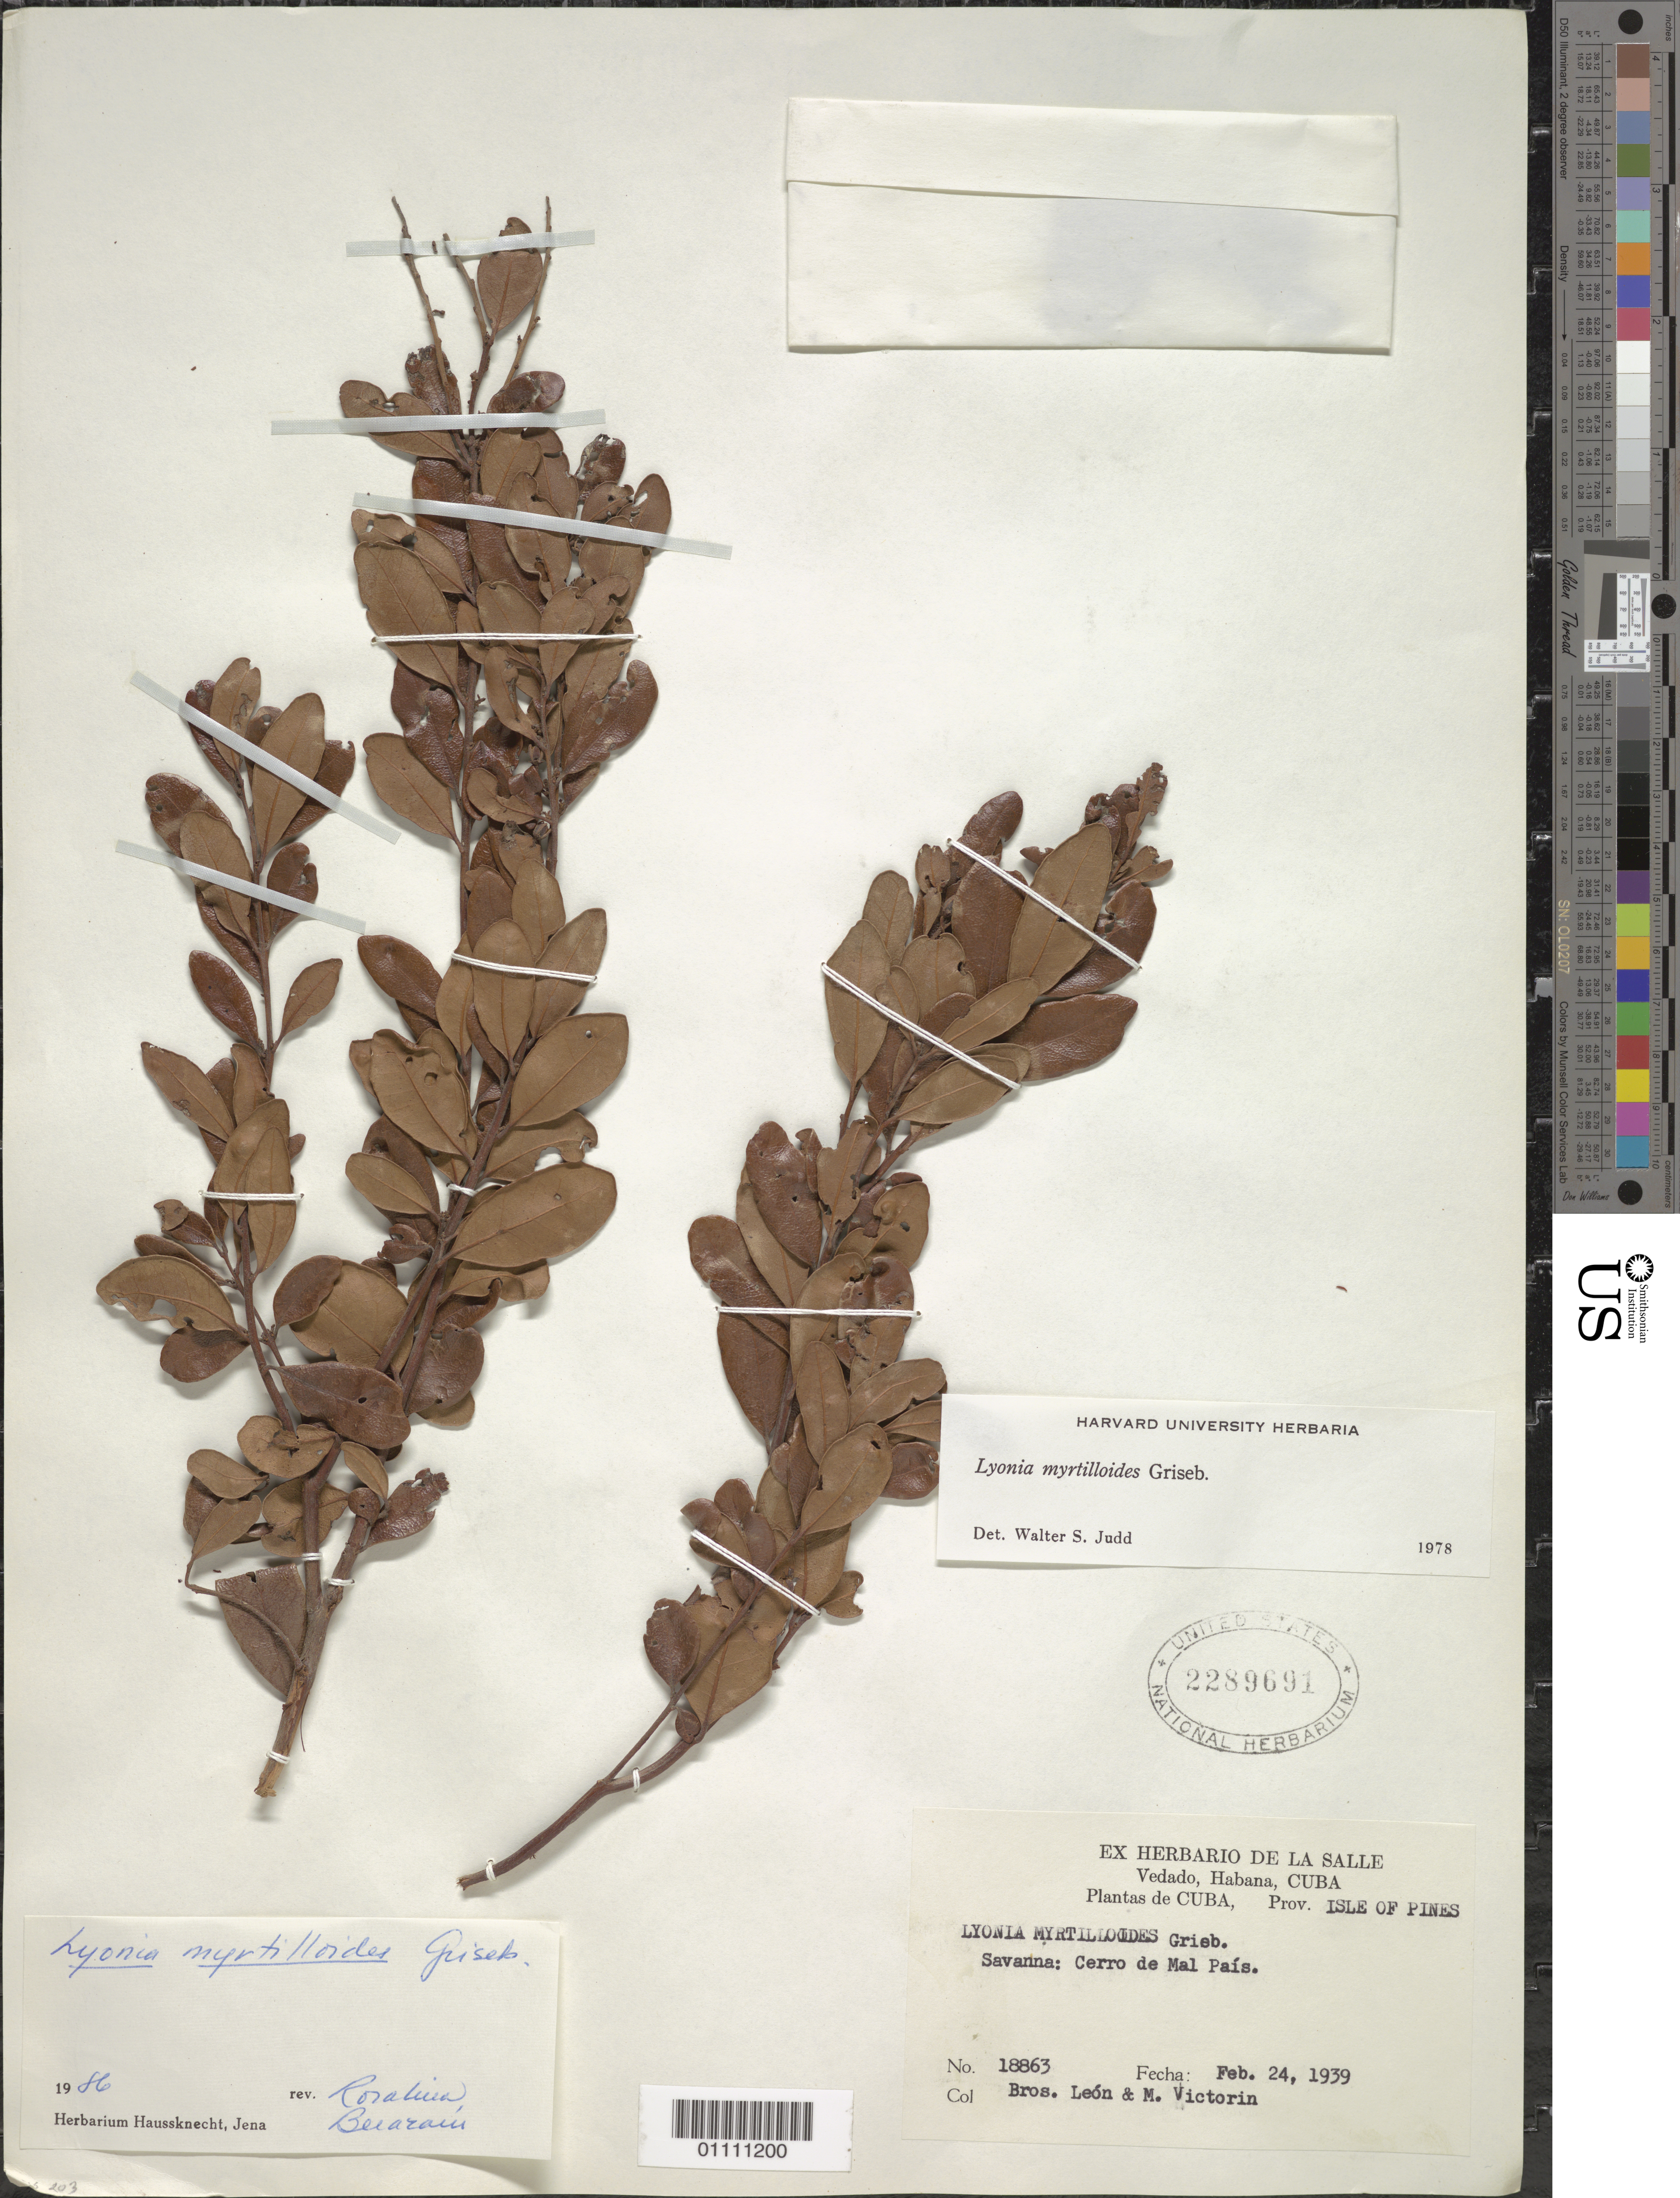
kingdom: Plantae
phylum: Tracheophyta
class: Magnoliopsida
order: Ericales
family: Ericaceae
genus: Lyonia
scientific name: Lyonia myrtilloides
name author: Griseb.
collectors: Bro. León & F. Victorin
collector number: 18863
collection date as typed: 24 Feb 1939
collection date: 1939-02-24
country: Cuba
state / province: Isla de La Juventud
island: Isla de la Juventud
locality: Savanna: Cerro de Mal Pais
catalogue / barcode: US 2289691